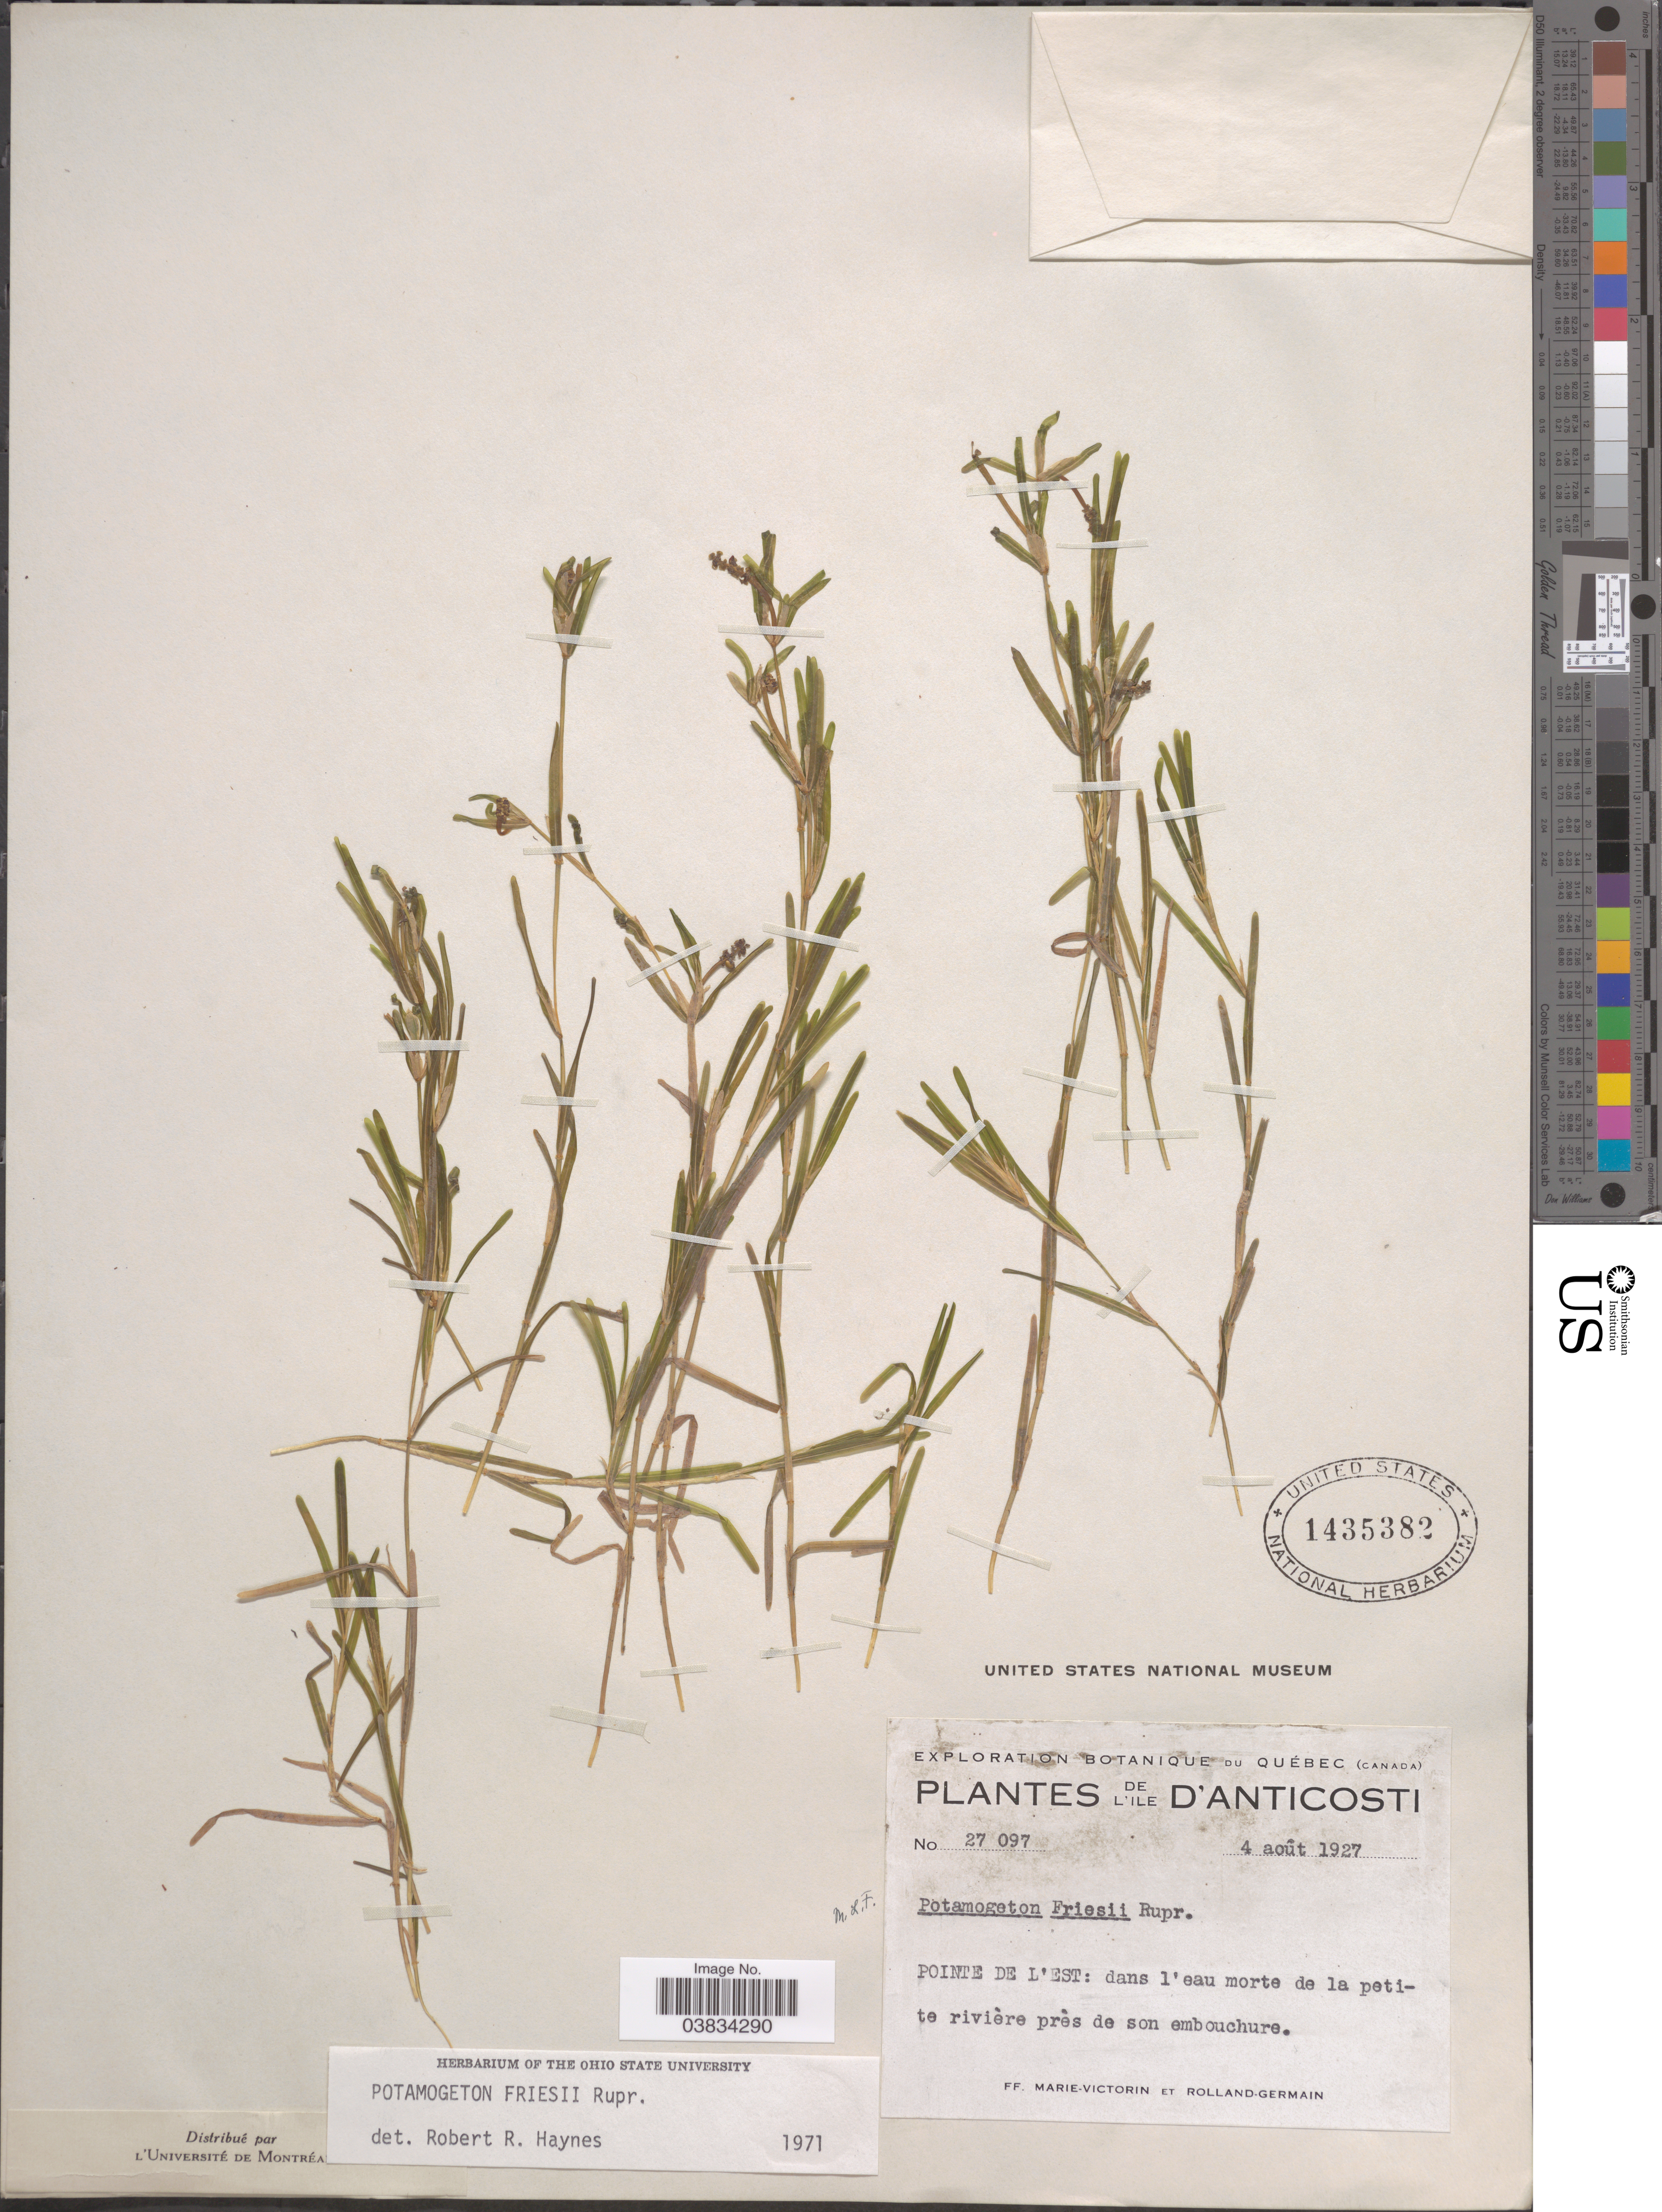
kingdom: Plantae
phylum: Tracheophyta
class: Liliopsida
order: Alismatales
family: Potamogetonaceae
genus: Potamogeton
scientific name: Potamogeton friesii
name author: Rupr.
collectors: F. Marie-Victorin & Rolland-Germain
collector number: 27097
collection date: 1927-08-04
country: Canada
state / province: Quebec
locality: L'Ile D'Anticosti. Pointe de L'Est.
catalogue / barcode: US 1435382